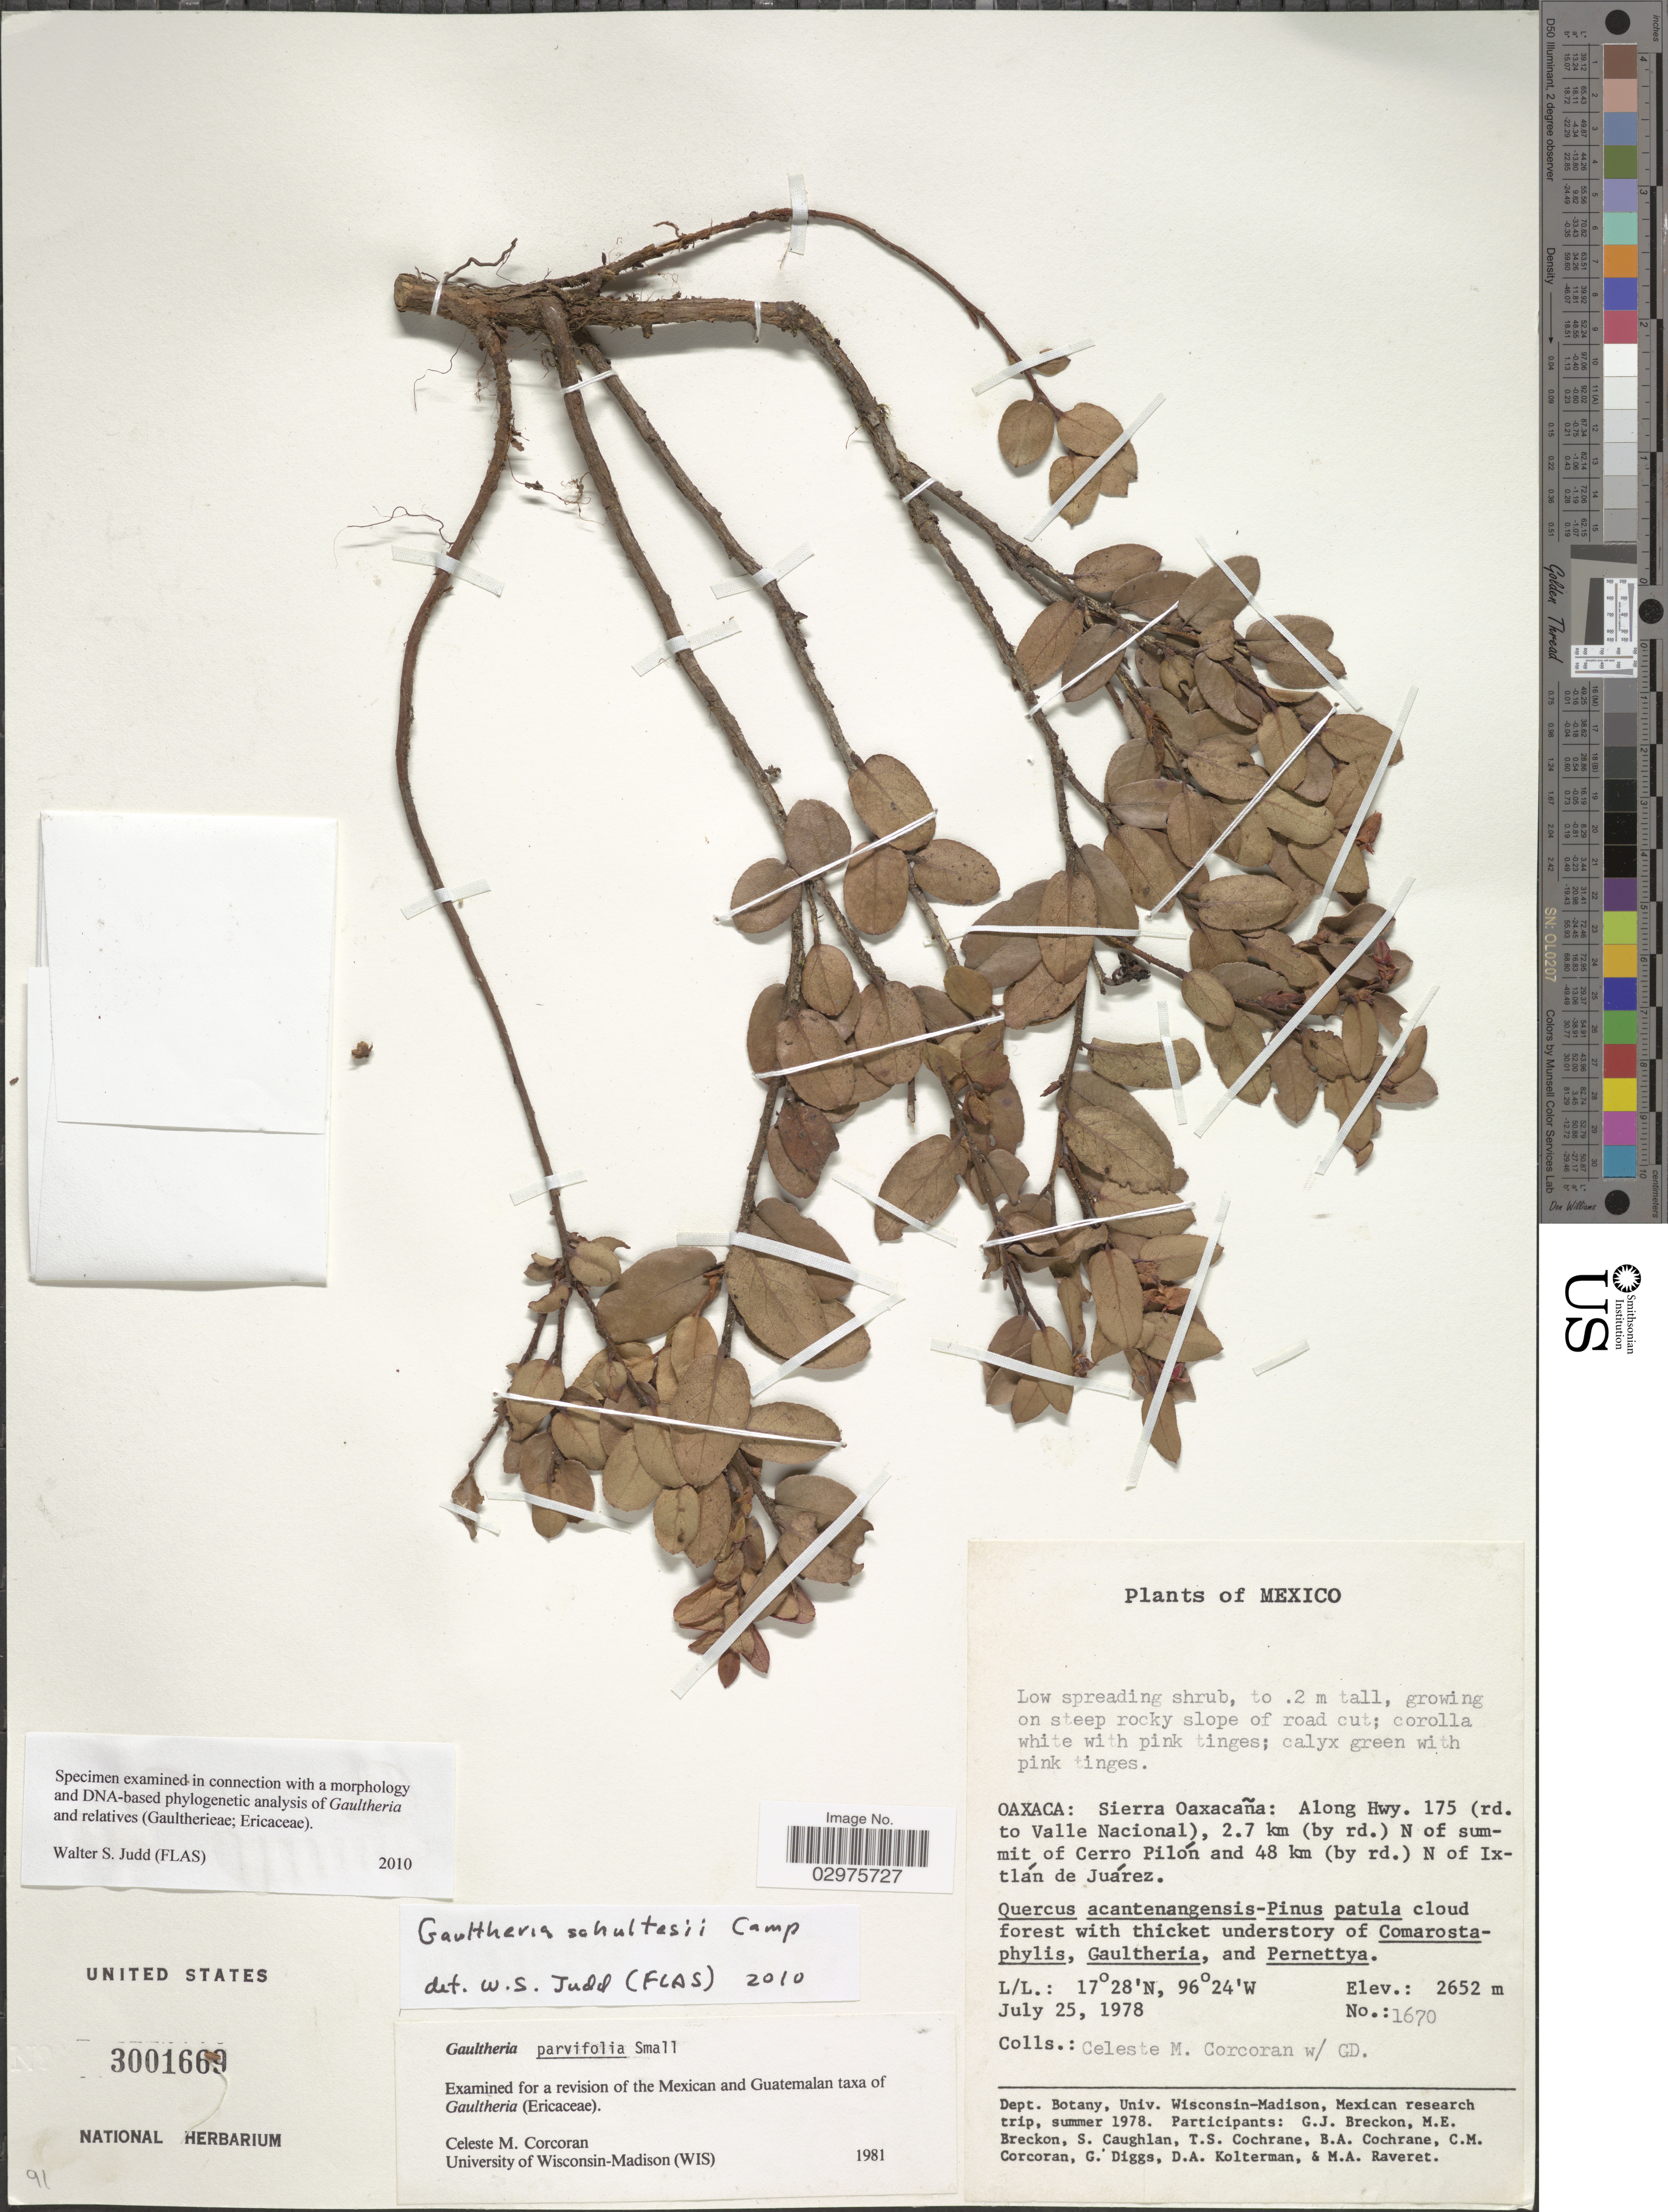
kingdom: Plantae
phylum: Tracheophyta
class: Magnoliopsida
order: Ericales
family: Ericaceae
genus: Gaultheria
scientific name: Gaultheria schultesii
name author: Camp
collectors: C. Corcoran, G. Diggs, G. Breckon, M. E. Breckon & et al.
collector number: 1670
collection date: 1978-07-25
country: Mexico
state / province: Oaxaca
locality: Sierra Oaxacaña: Along Hwy. 175 (rd. to Valle Nacional), 2.7 km (by rd.) N of summit of Cerro Pilón and 48 km (by rd.) N of Ixtlán de Juárez.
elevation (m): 2652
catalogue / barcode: US 3001669